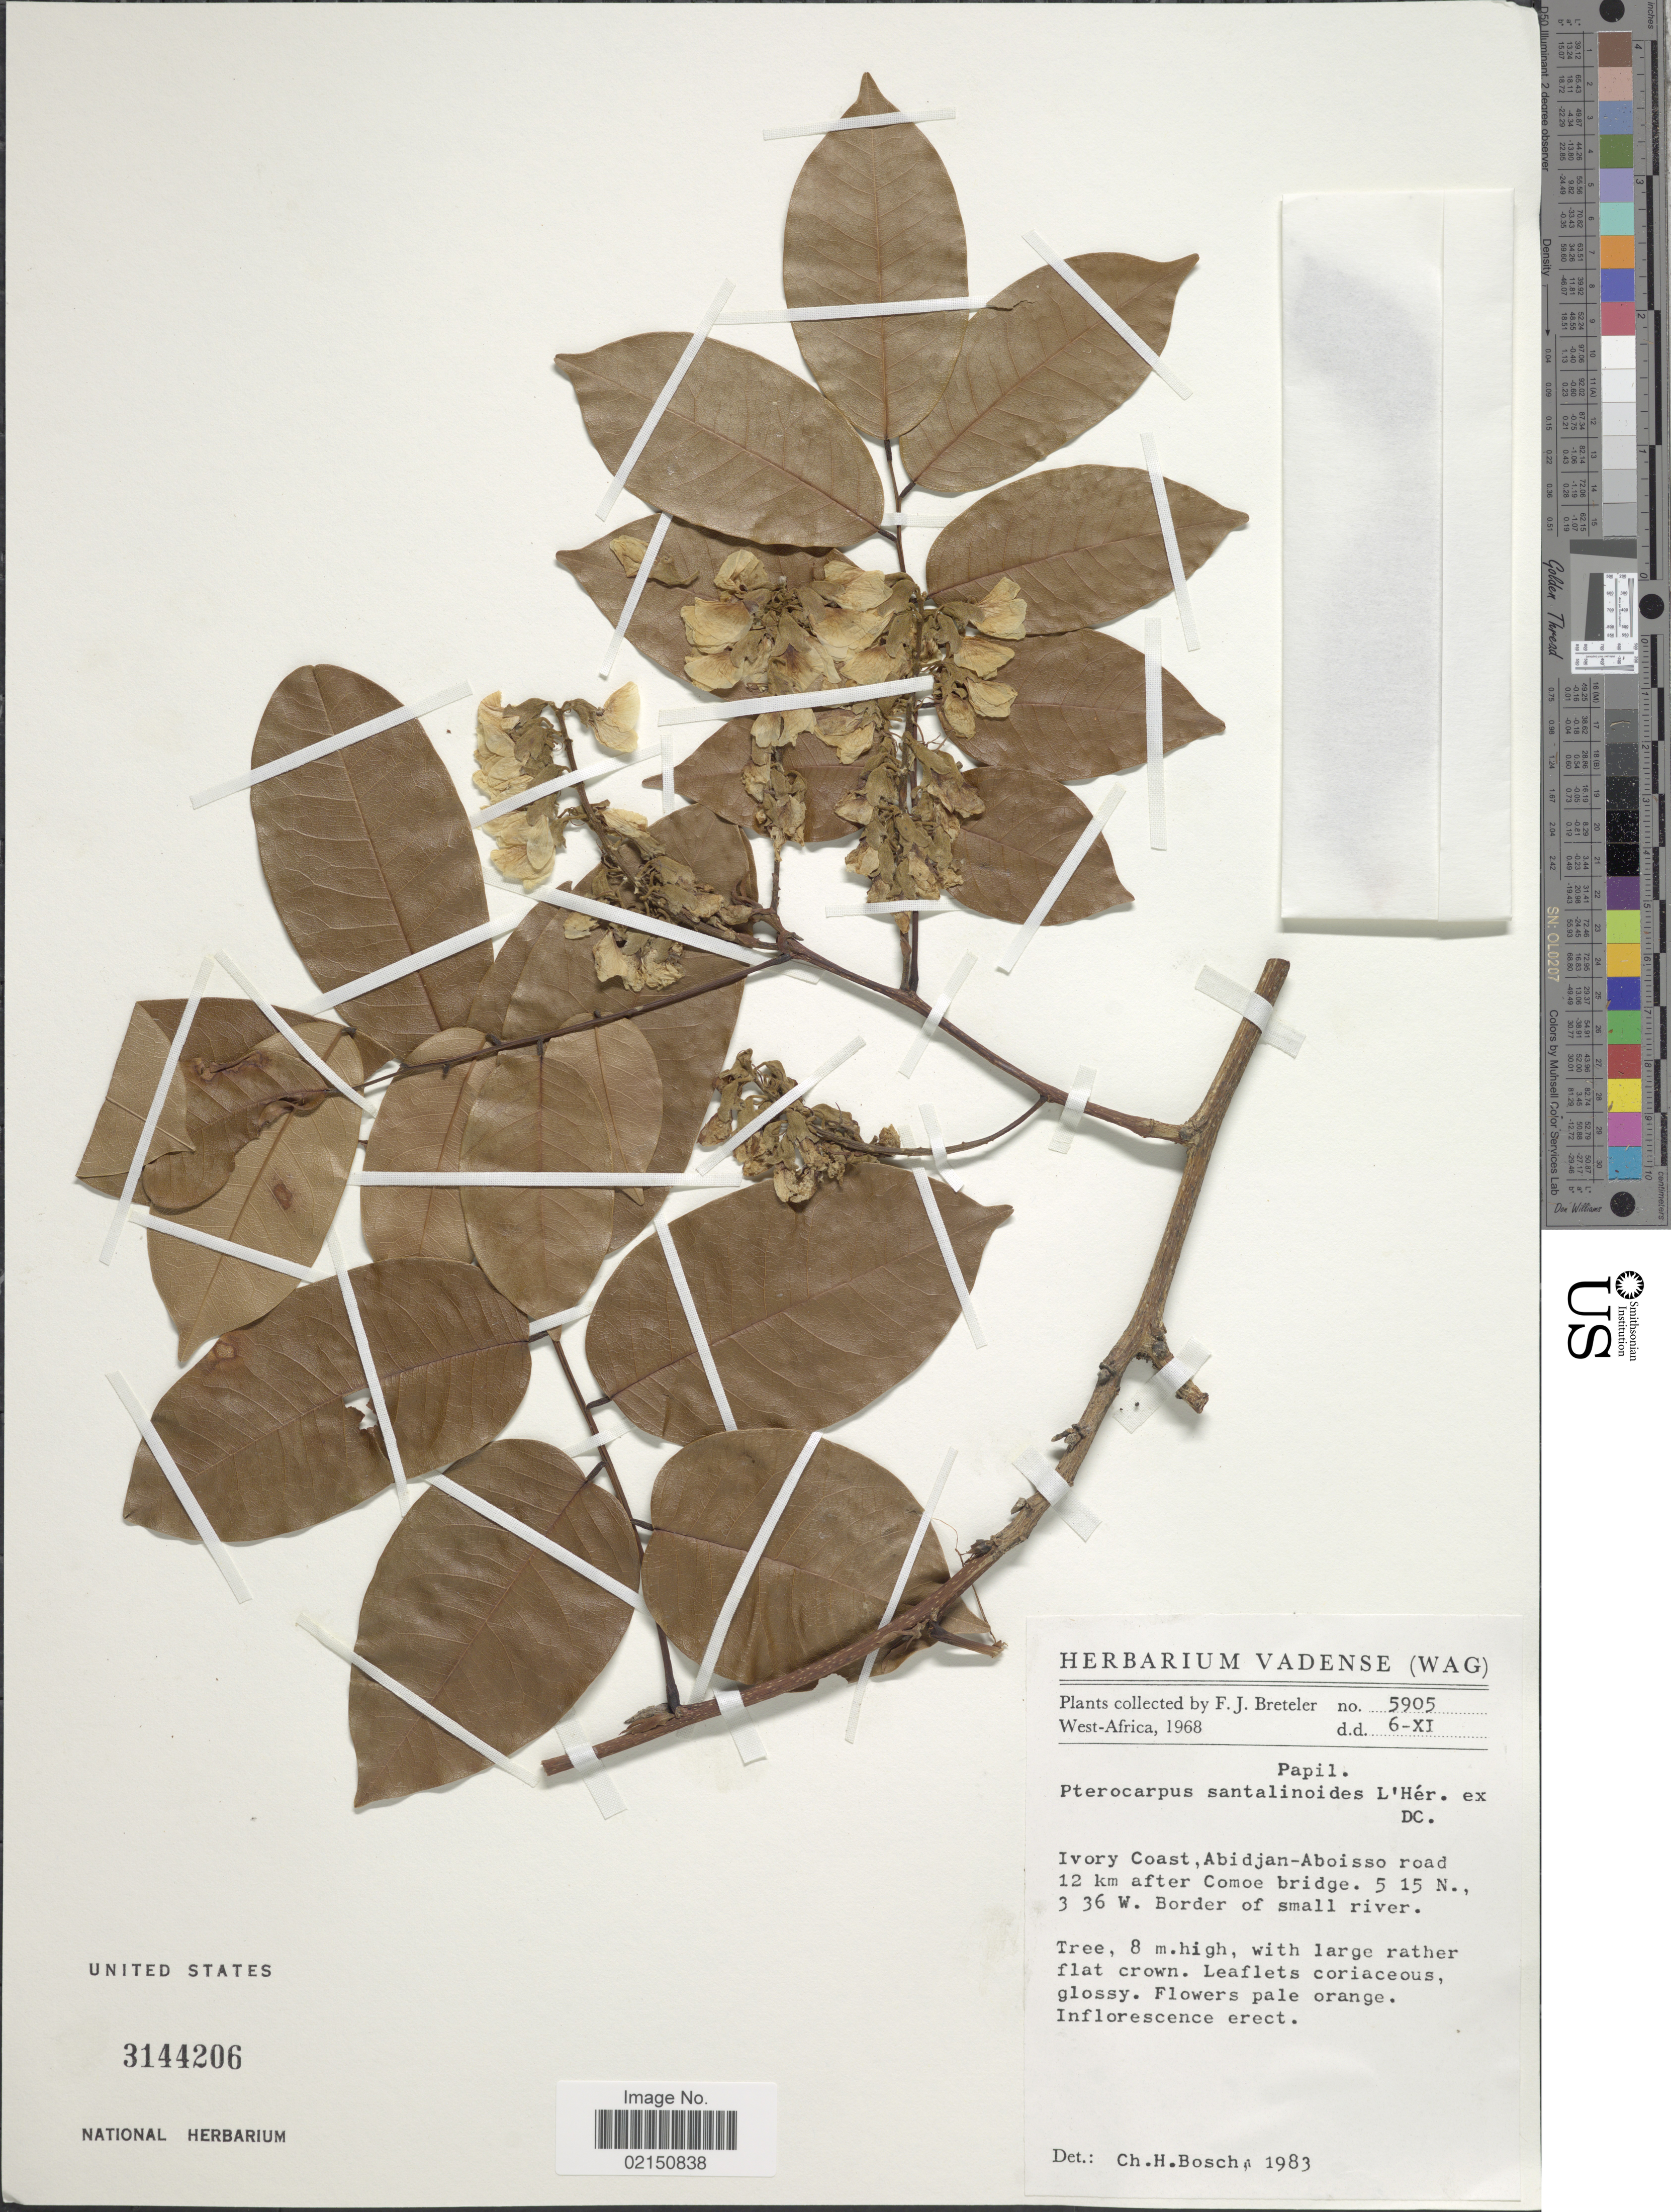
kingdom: Plantae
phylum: Tracheophyta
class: Magnoliopsida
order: Fabales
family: Fabaceae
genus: Pterocarpus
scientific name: Pterocarpus santalinoides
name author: L'Hér. ex DC.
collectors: F. J. Breteler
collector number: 5905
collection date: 1968-11-06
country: Ivory Coast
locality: Abidjan-Aboisso road 12 km after Comoe bridge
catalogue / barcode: US 3144206